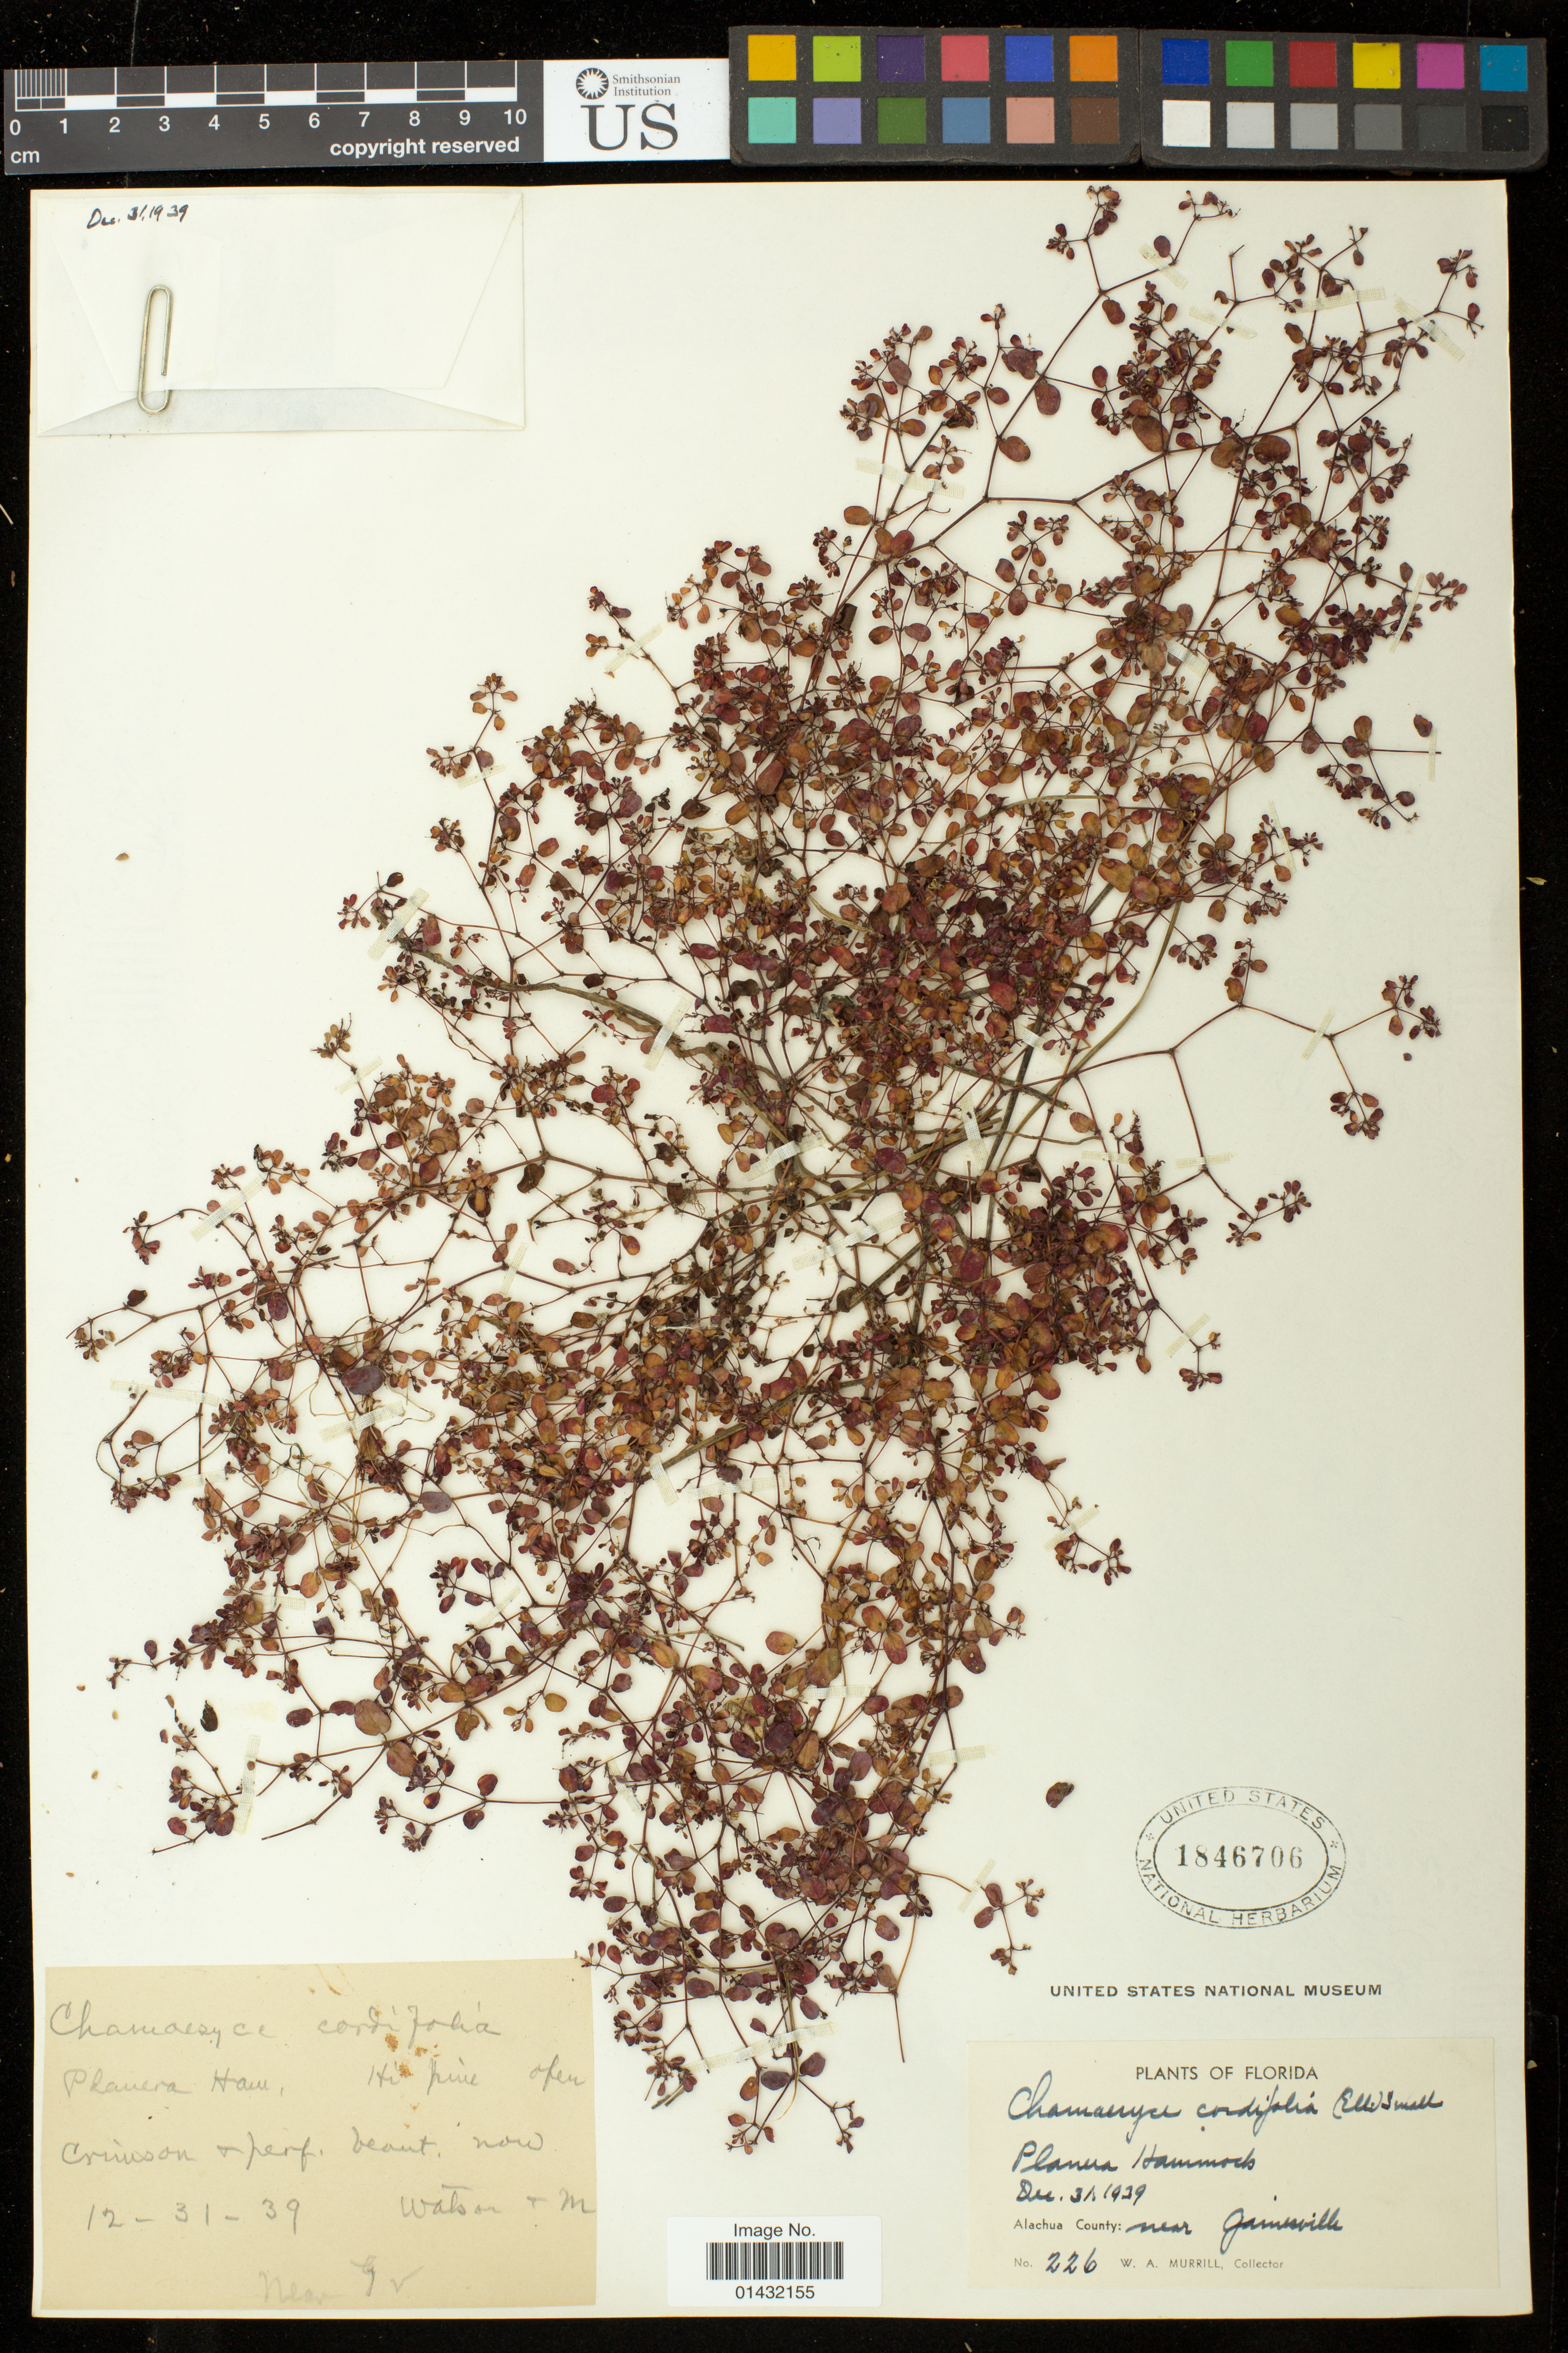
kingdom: Plantae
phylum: Tracheophyta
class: Magnoliopsida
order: Malpighiales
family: Euphorbiaceae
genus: Euphorbia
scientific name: Euphorbia cordifolia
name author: C.A. Mey. & Boiss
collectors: W. A. Murrill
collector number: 226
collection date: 1939-12-31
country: United States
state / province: Florida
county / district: Alachua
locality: near Gainesville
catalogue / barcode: US 1846706